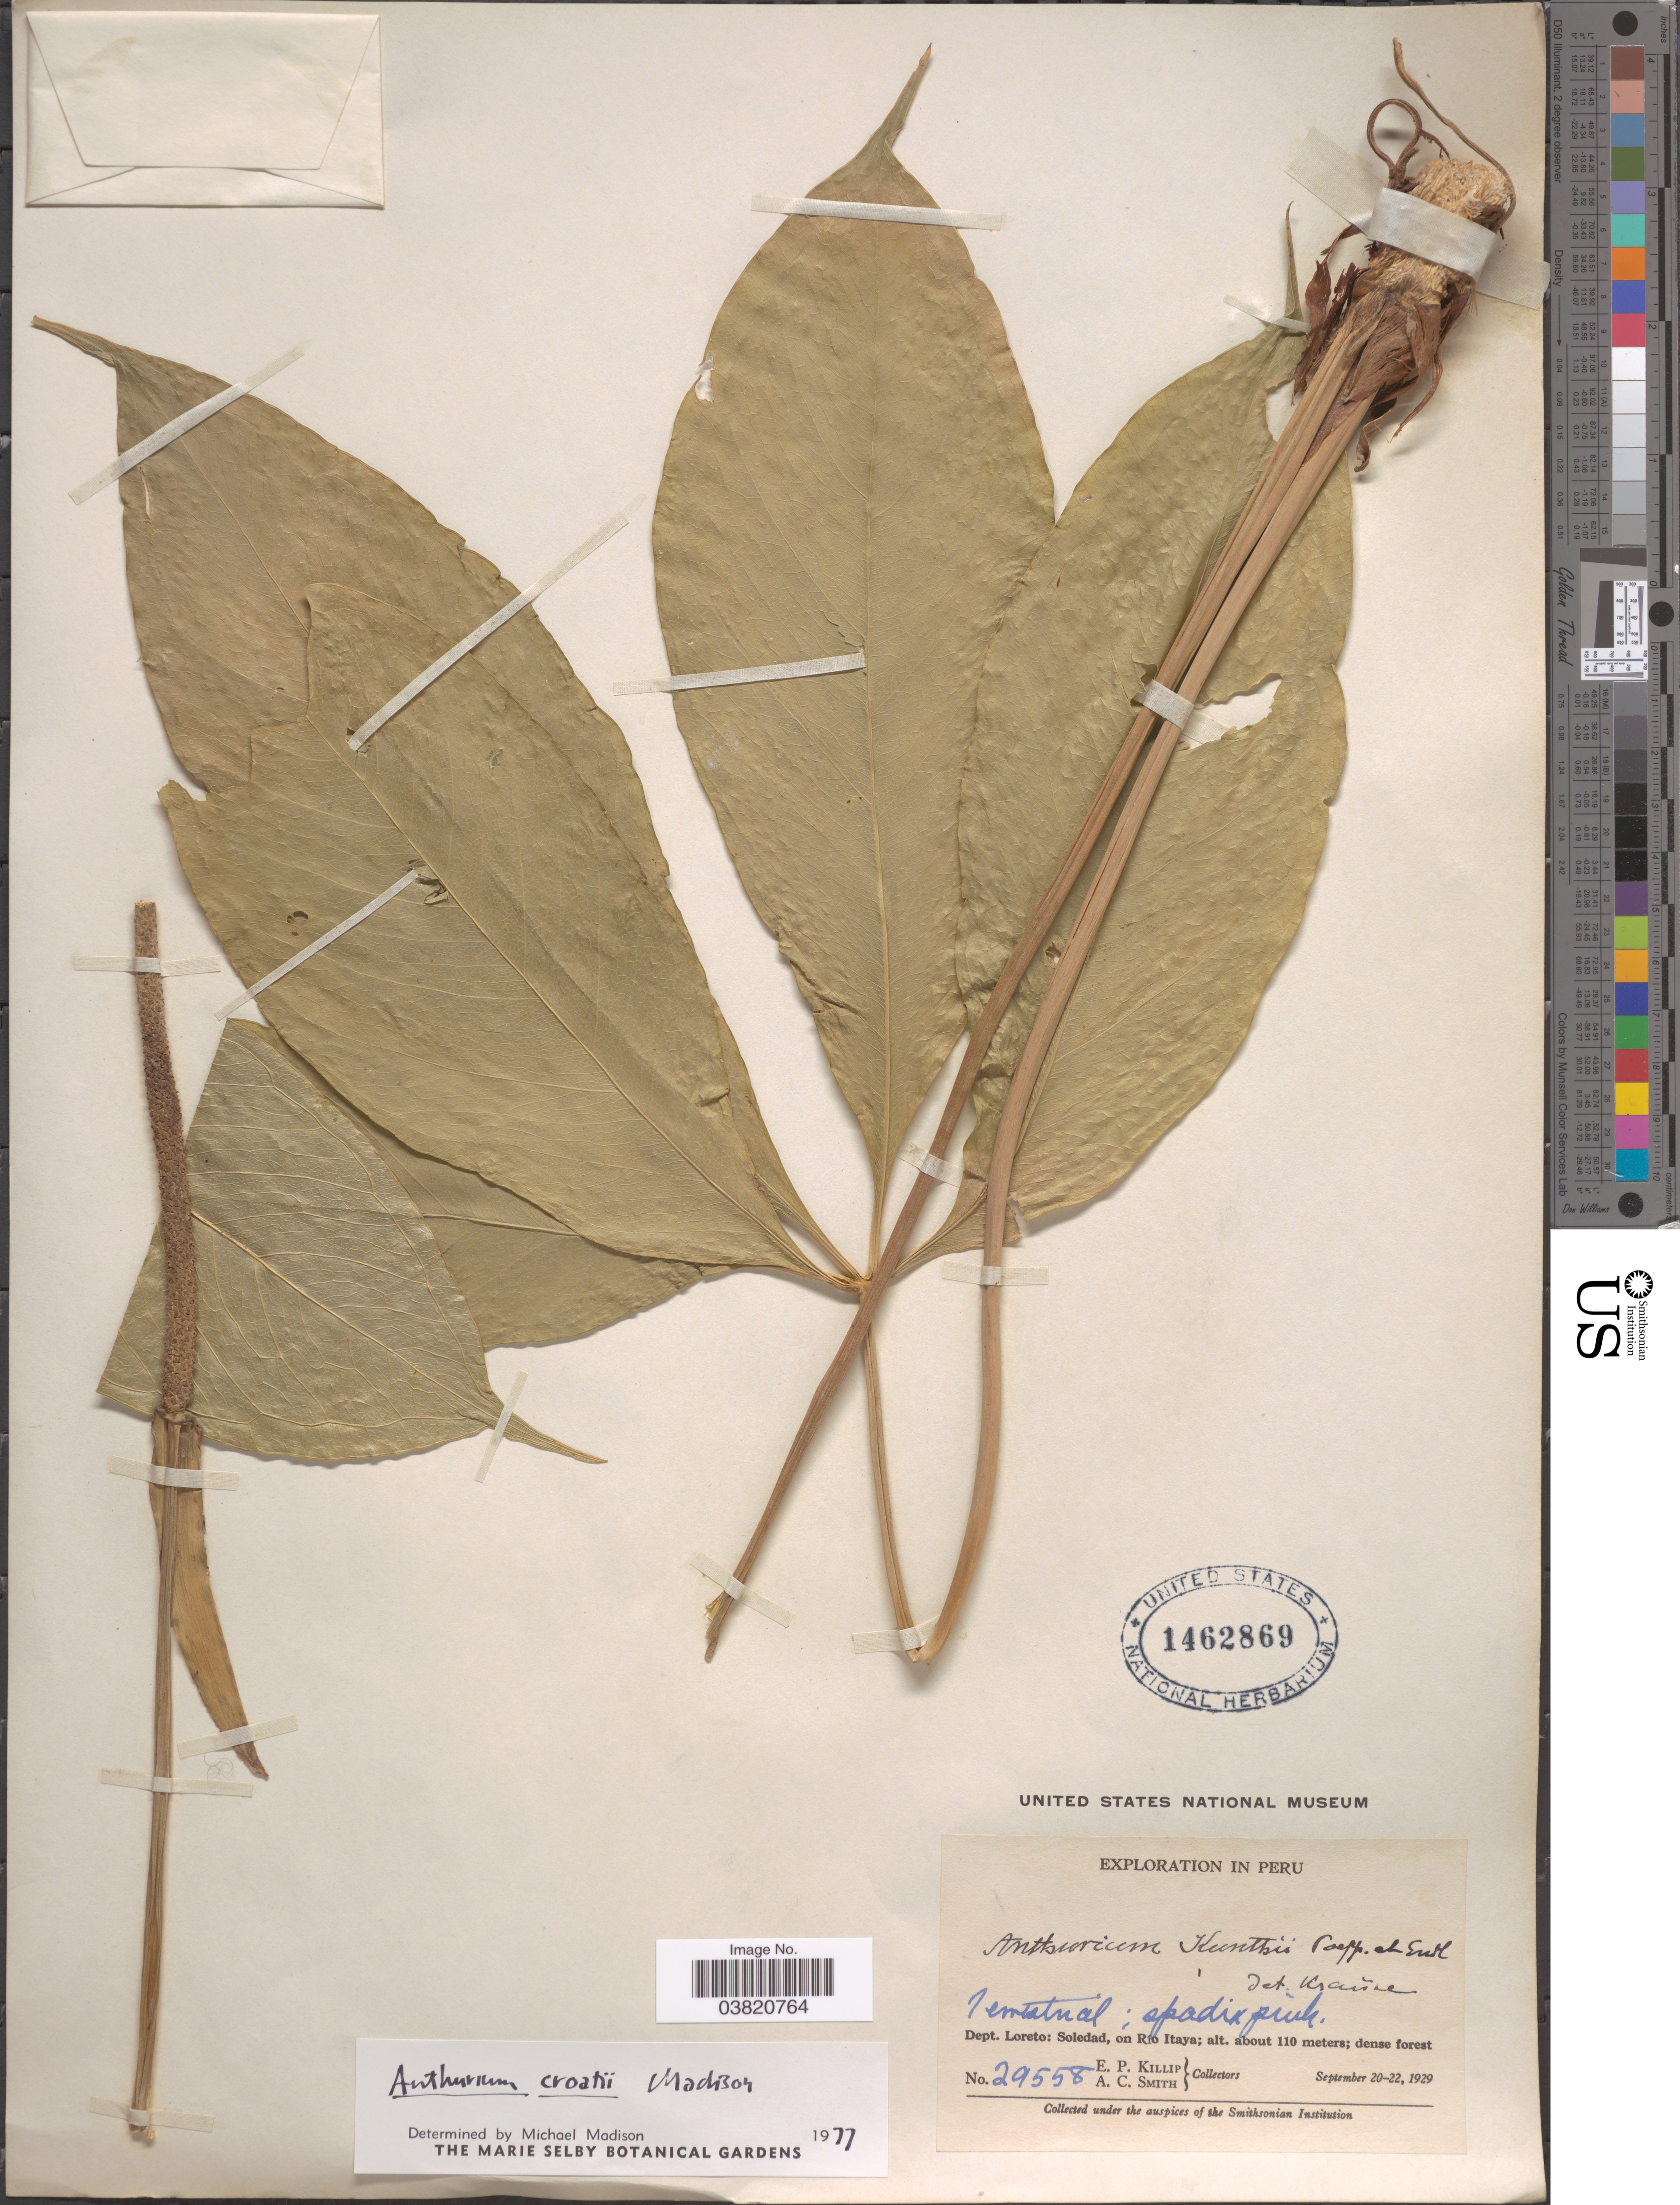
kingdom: Plantae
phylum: Tracheophyta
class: Liliopsida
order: Alismatales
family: Araceae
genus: Anthurium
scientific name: Anthurium croatii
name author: Madison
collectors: E. P. Killip & A. C. Smith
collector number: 29558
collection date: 1929-09-20/1929-09-22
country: Peru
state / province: Loreto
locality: Dept. Loreto: Soledad, on Río Itaya.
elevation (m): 110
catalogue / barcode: US 1462869